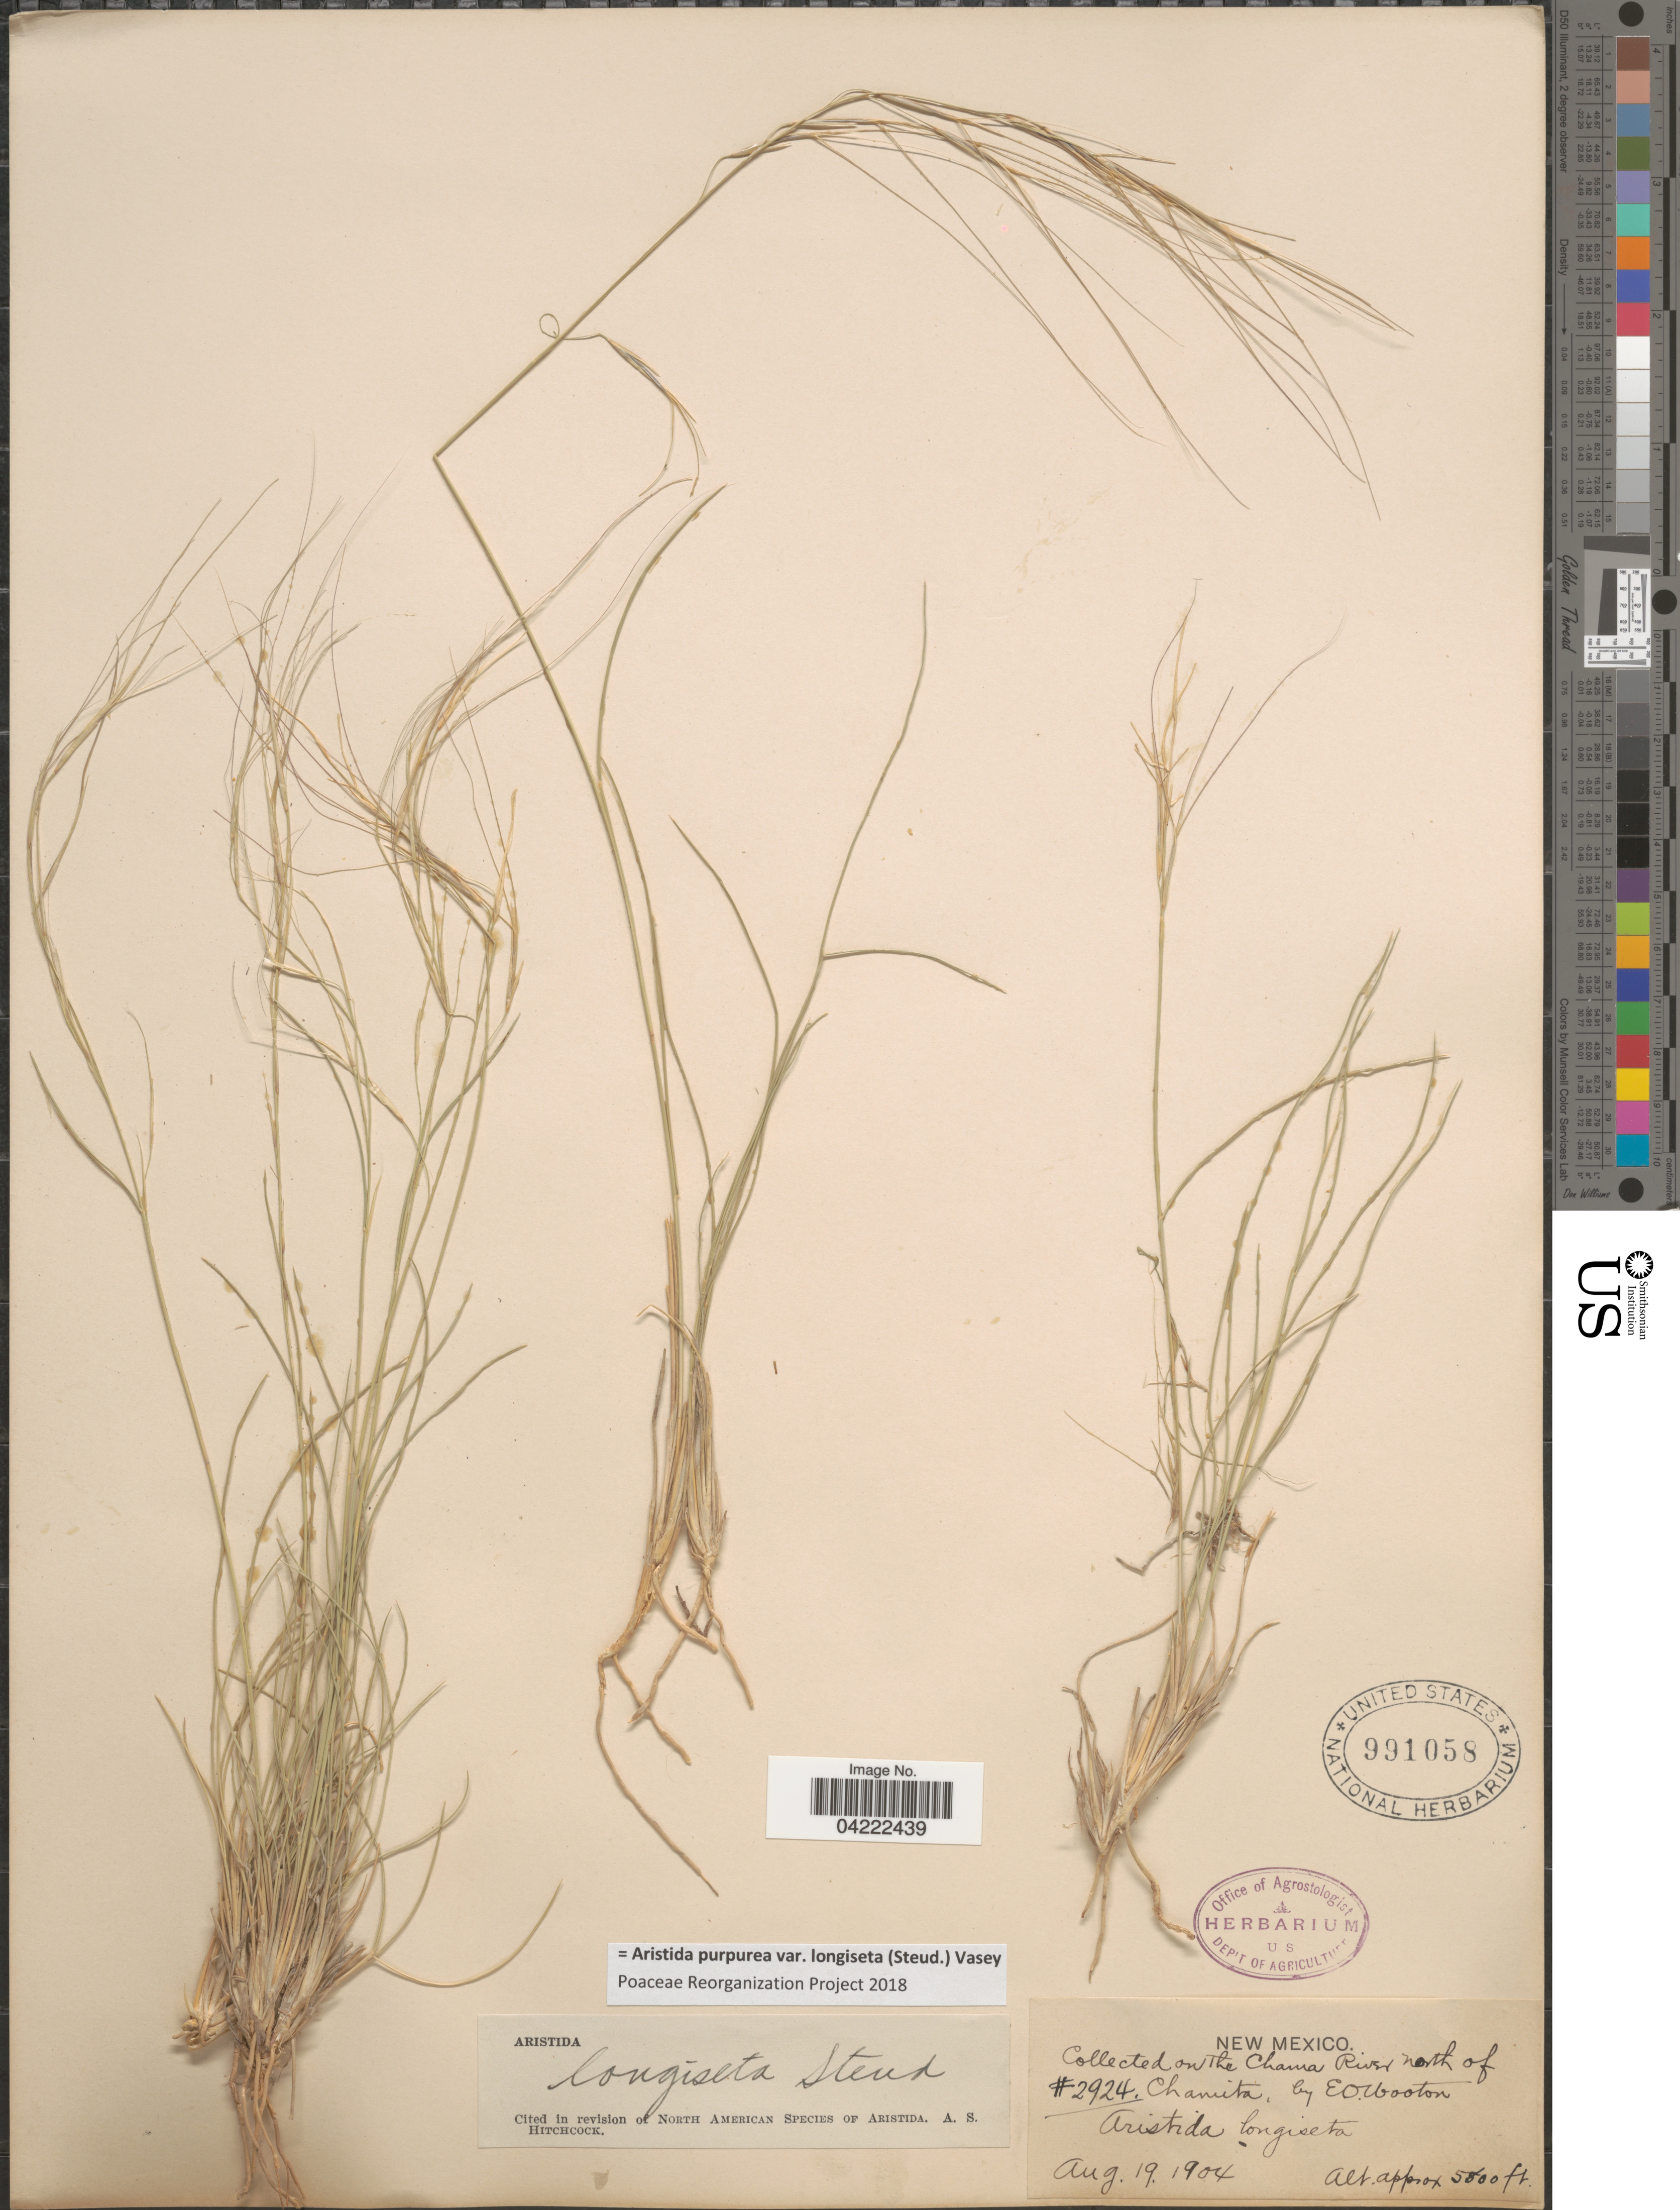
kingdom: Plantae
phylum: Tracheophyta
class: Liliopsida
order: Poales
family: Poaceae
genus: Aristida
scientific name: Aristida purpurea var. longiseta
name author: (Steud.) Vasey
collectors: E. O. Wooton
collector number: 2924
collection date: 1904-08-19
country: United States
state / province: New Mexico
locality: On the Chama River, north of Chamita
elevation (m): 1768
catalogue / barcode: US 991058